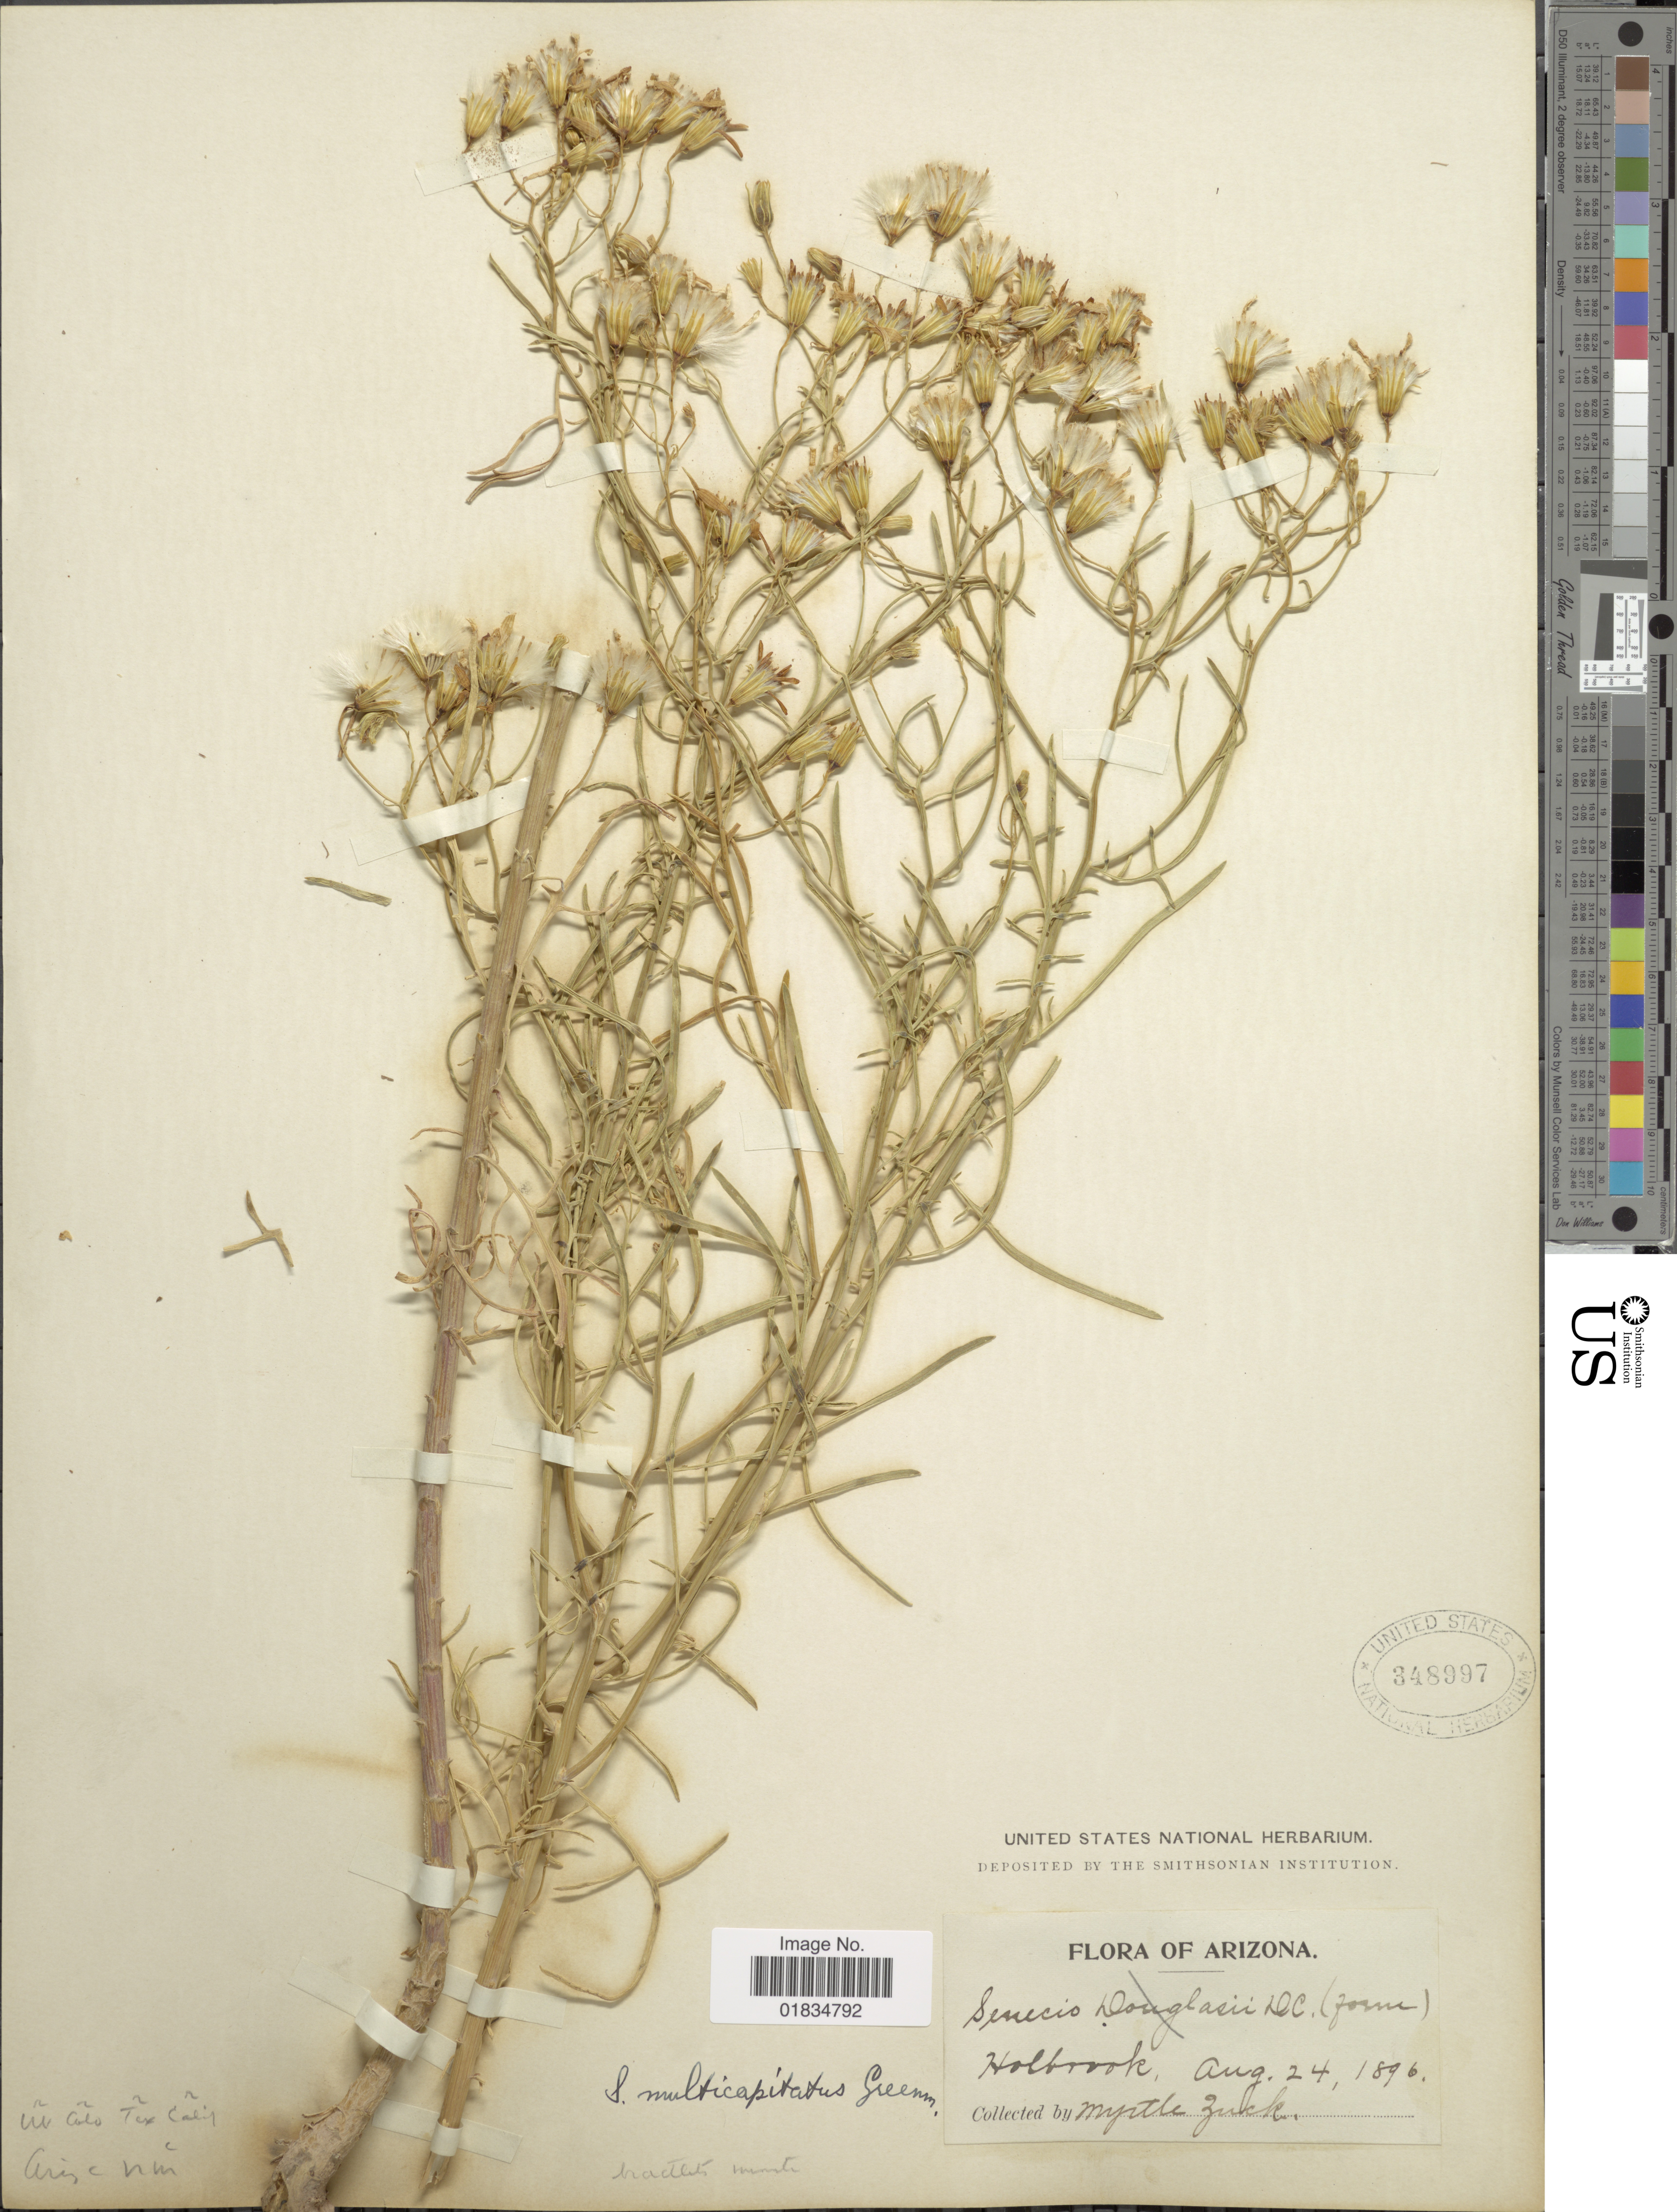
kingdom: Plantae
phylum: Tracheophyta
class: Magnoliopsida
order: Asterales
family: Asteraceae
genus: Senecio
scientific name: Senecio multicapitatus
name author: Greenm.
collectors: M. Zuck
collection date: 1896-08-24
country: United States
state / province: Arizona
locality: Holbrook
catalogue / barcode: US 348997